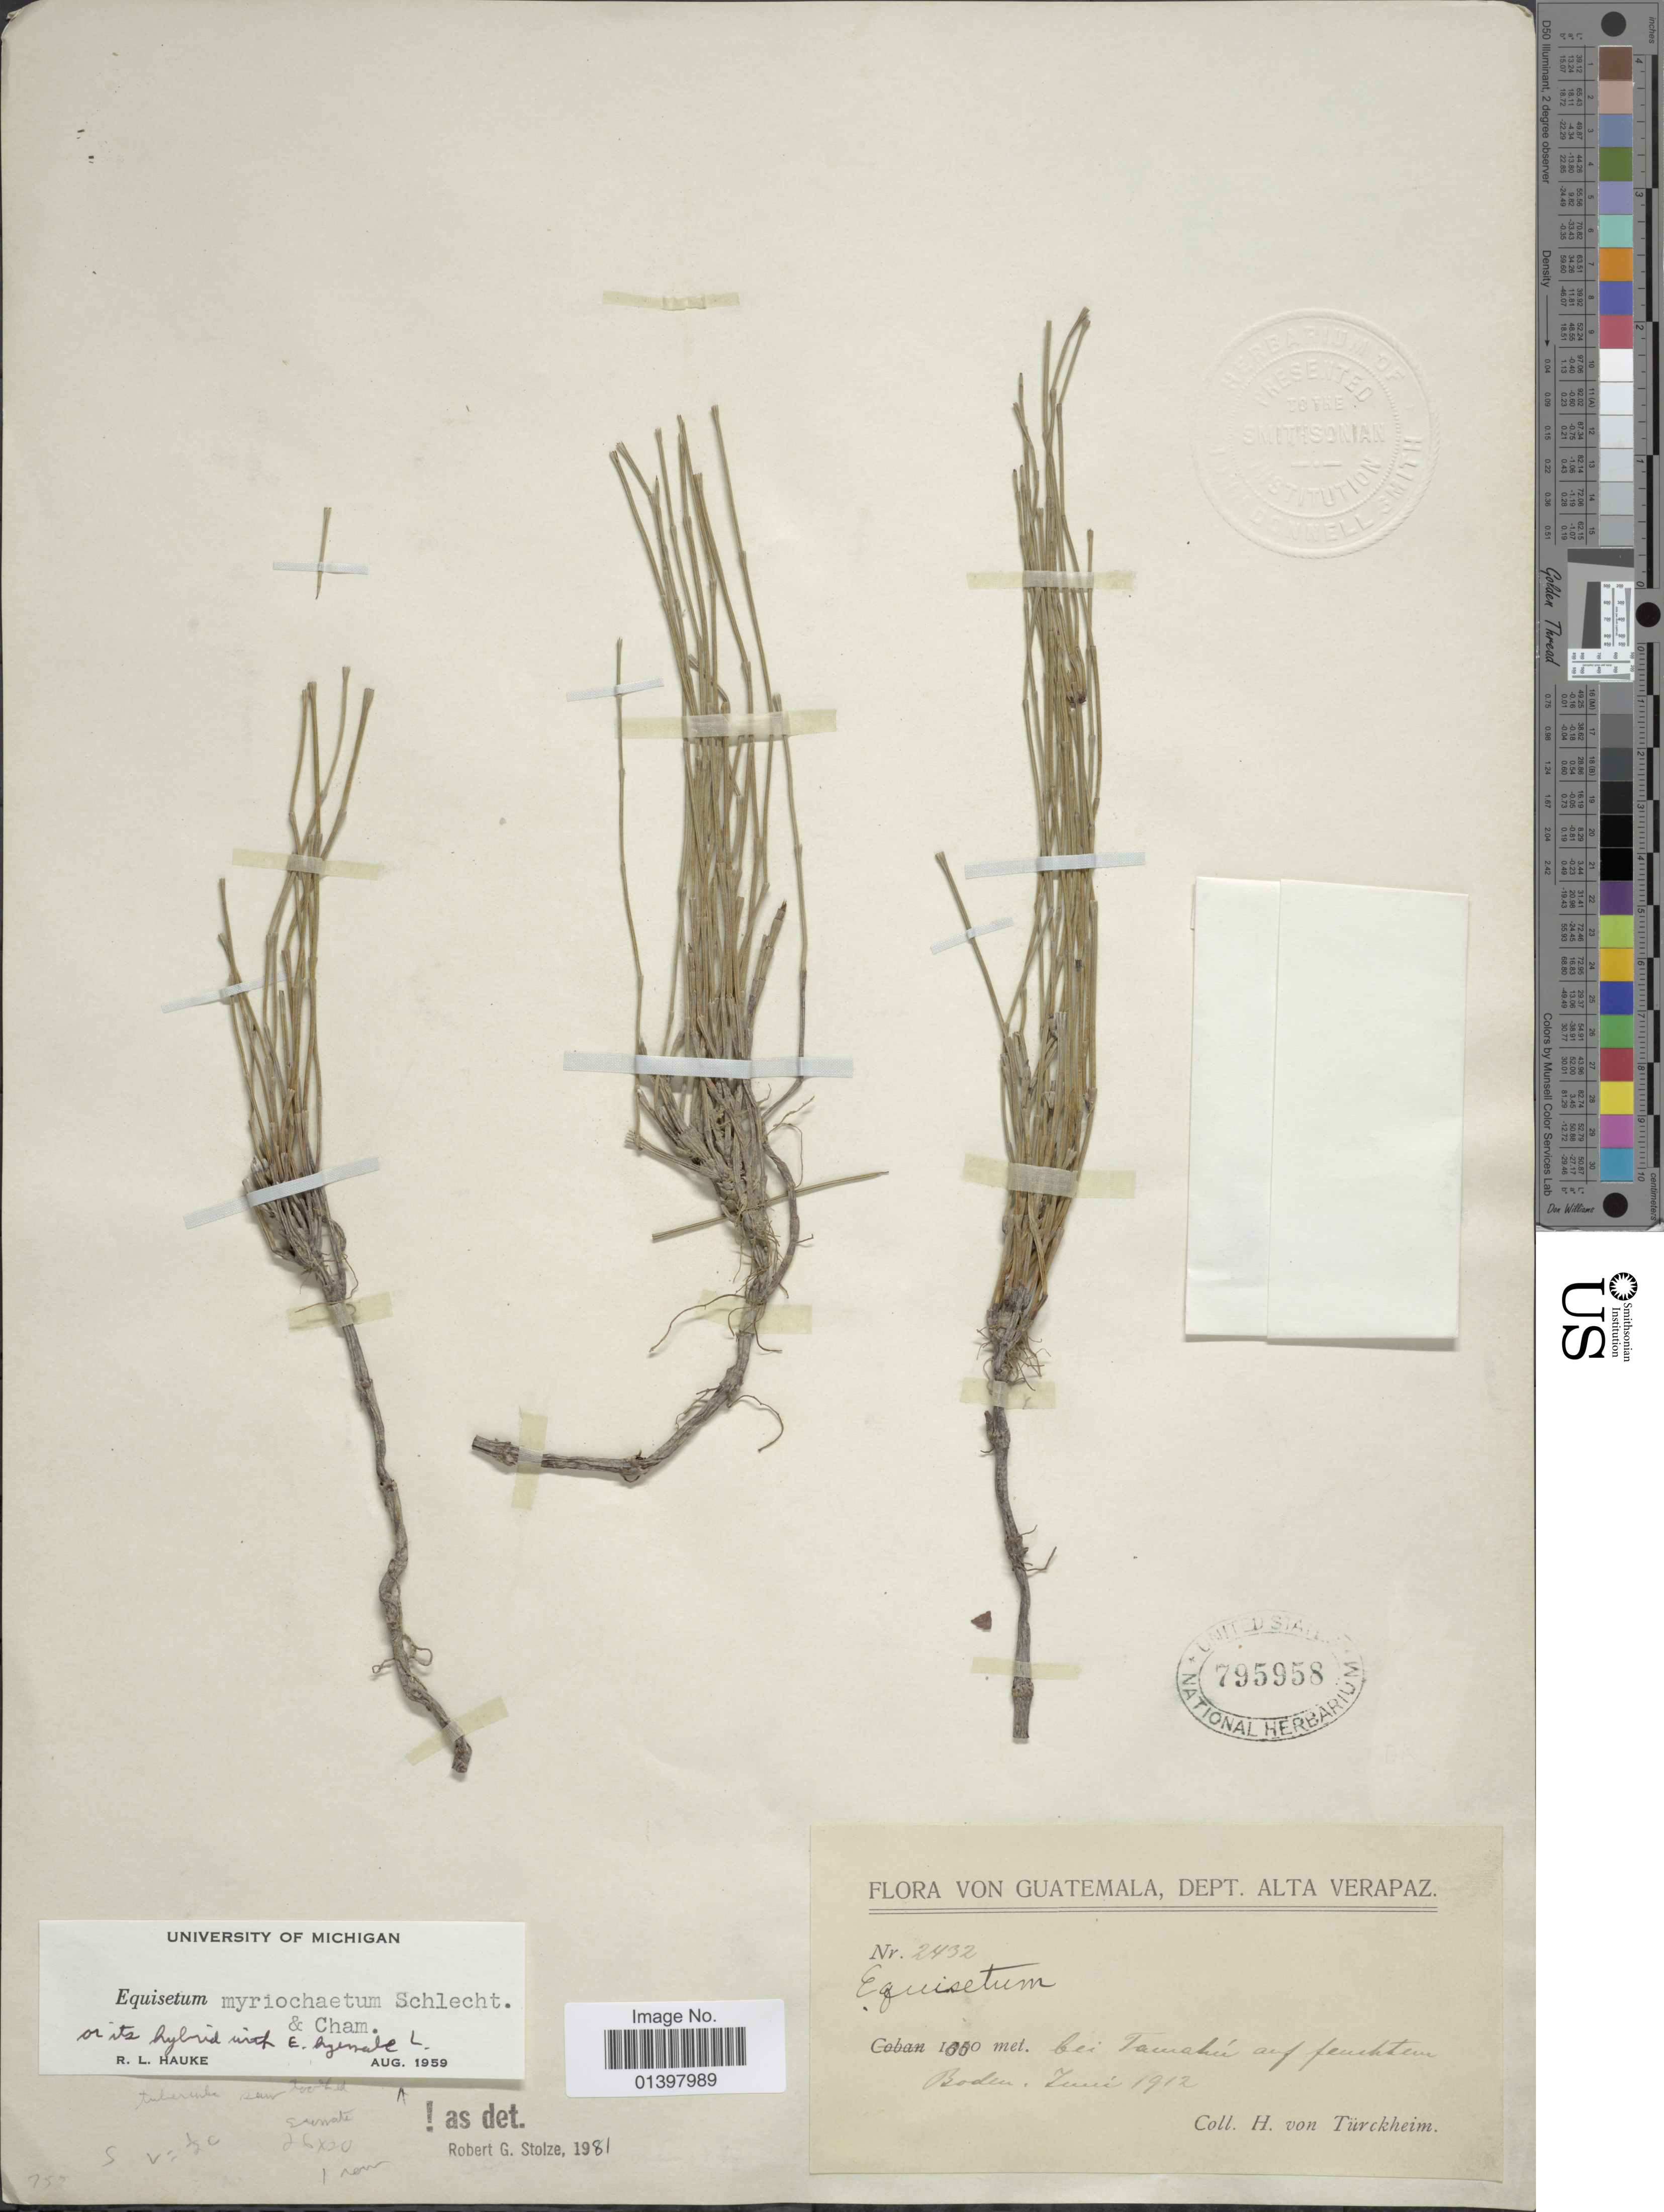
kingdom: Plantae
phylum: Tracheophyta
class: Polypodiopsida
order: Equisetales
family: Equisetaceae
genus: Equisetum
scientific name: Equisetum hyemale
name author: L.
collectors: H. von Türckheim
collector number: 2432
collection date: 1912-06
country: Guatemala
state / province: Alta Verapaz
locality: Bei Tamahú auf feuchten boden [At Tamahú on damp ground]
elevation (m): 1000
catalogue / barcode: US 795958